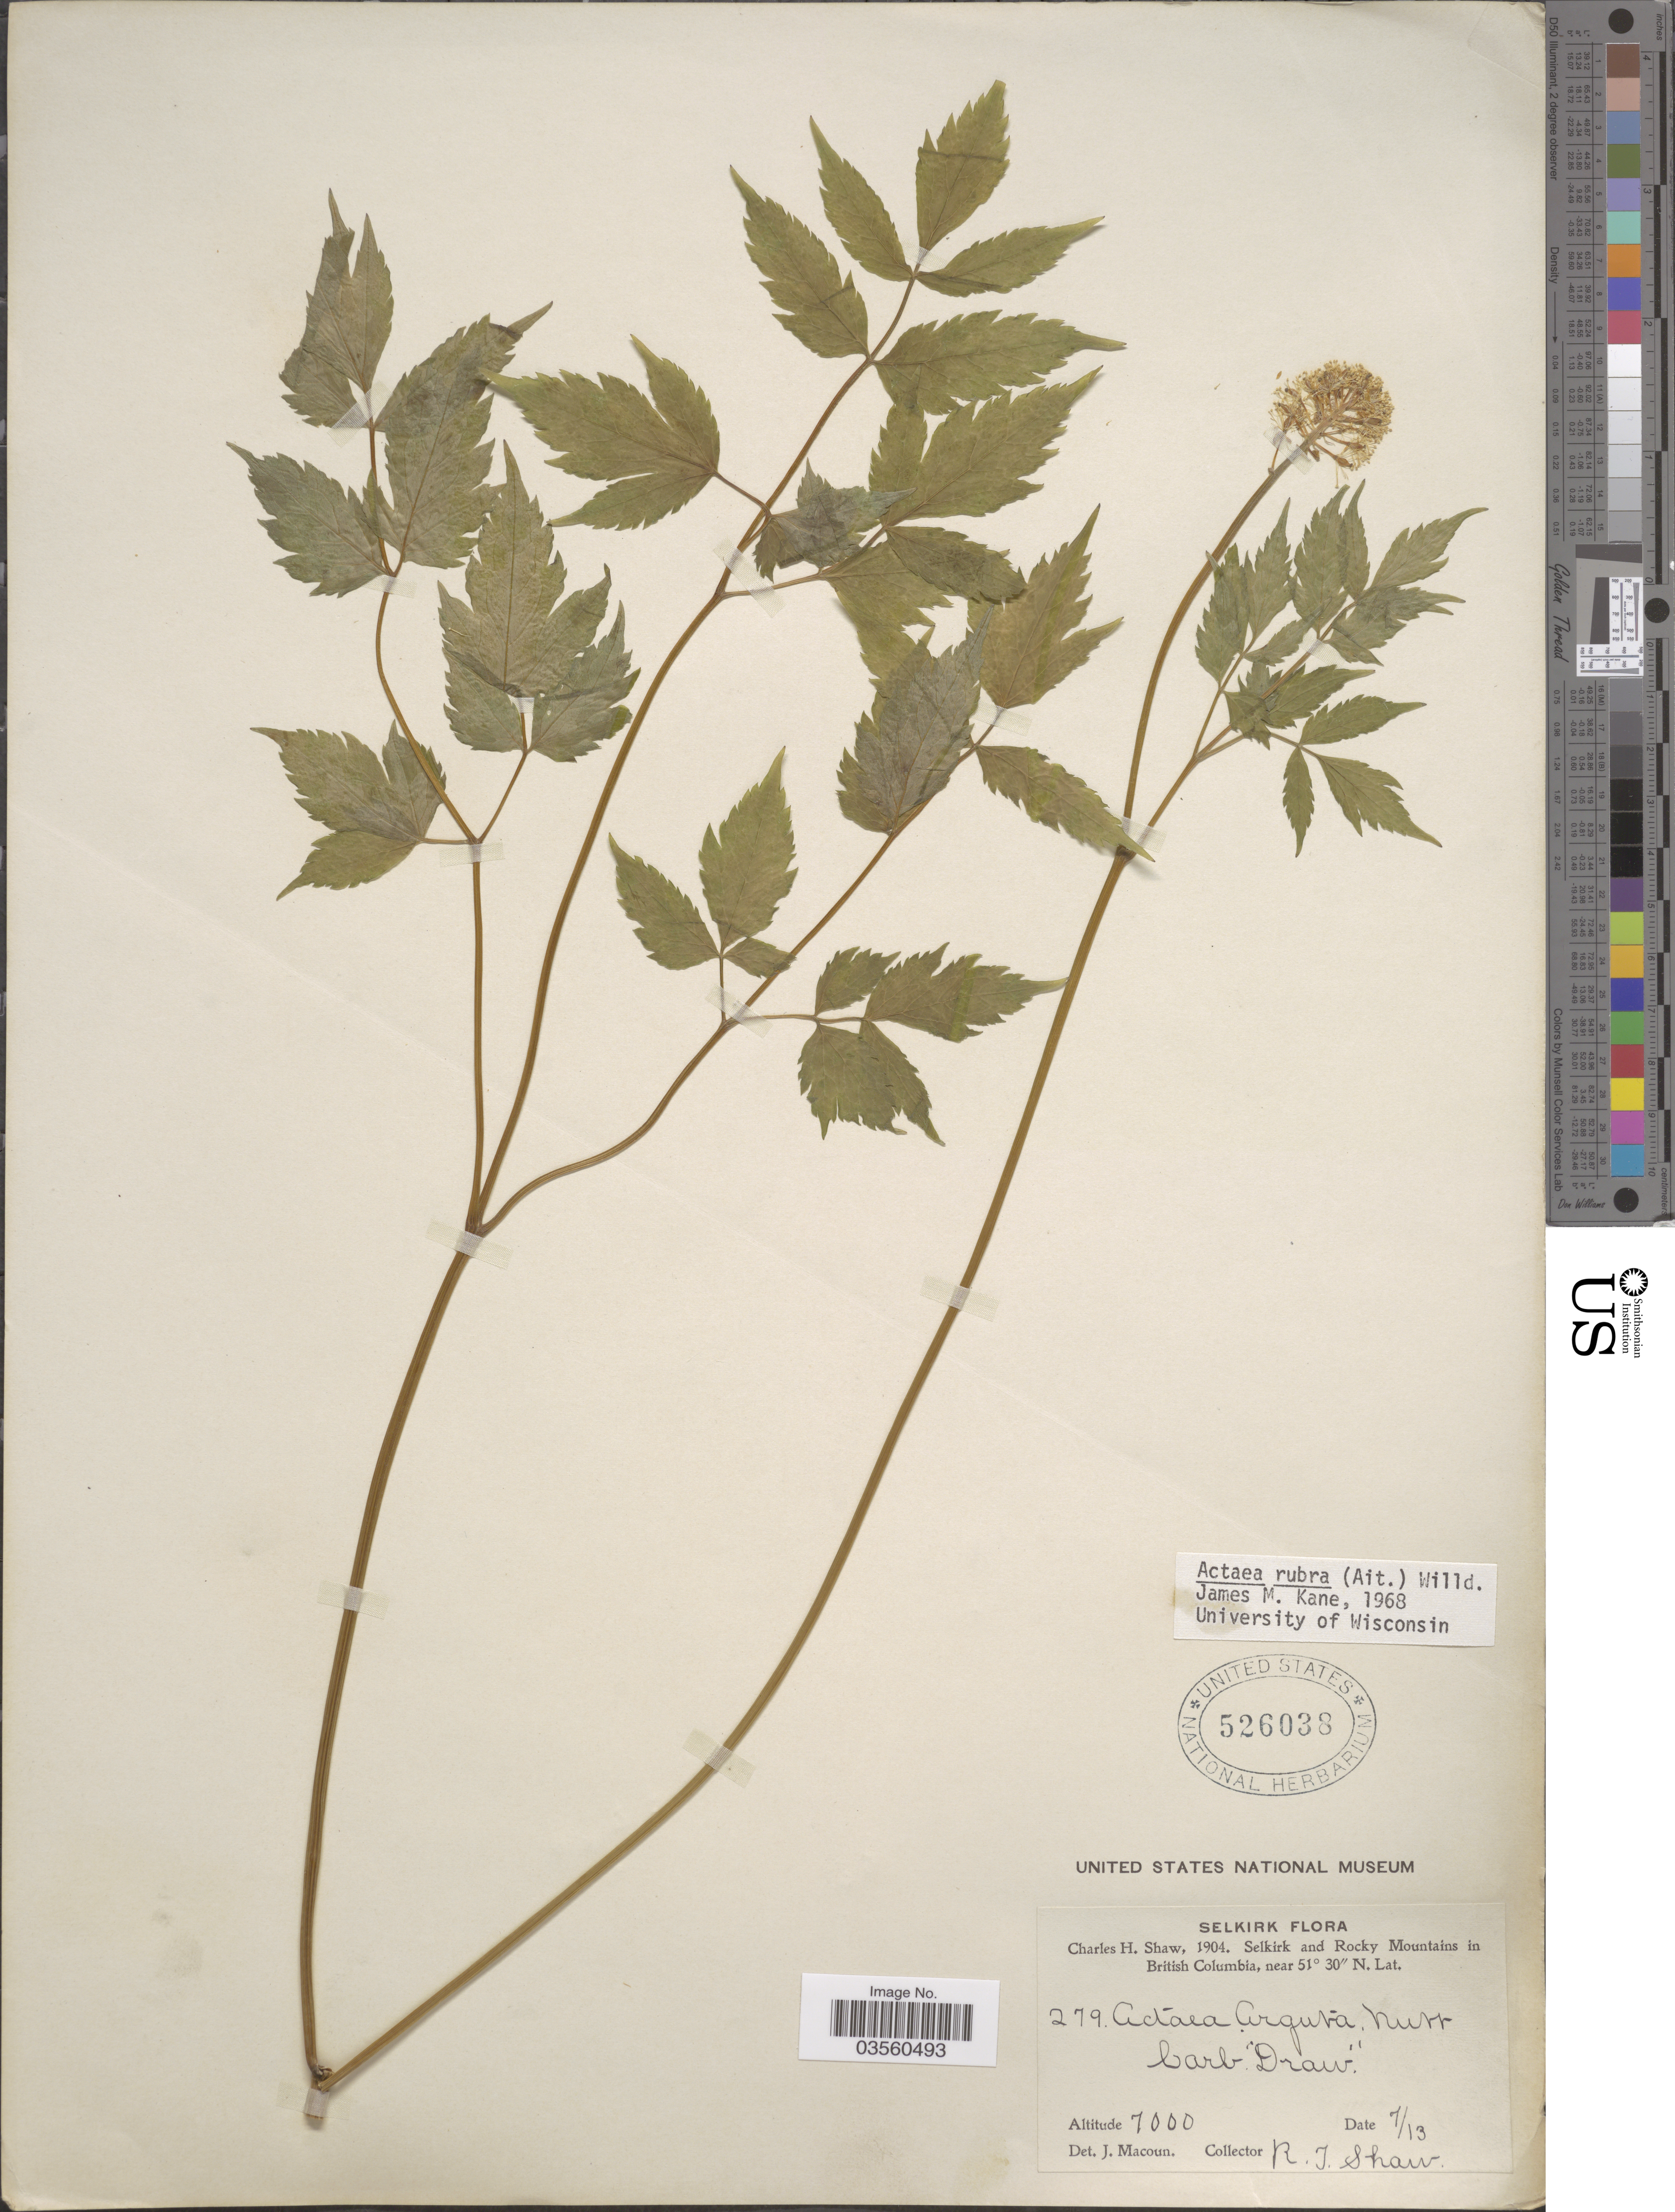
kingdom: Plantae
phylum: Tracheophyta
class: Magnoliopsida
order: Ranunculales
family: Ranunculaceae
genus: Actaea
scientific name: Actaea rubra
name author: (Aiton) Willd.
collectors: R. J. Shaw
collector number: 279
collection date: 1904-07-13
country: Canada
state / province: British Columbia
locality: Selkirk. Selkirk and Rocky Mountains. Carb Draw.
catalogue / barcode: US 526038